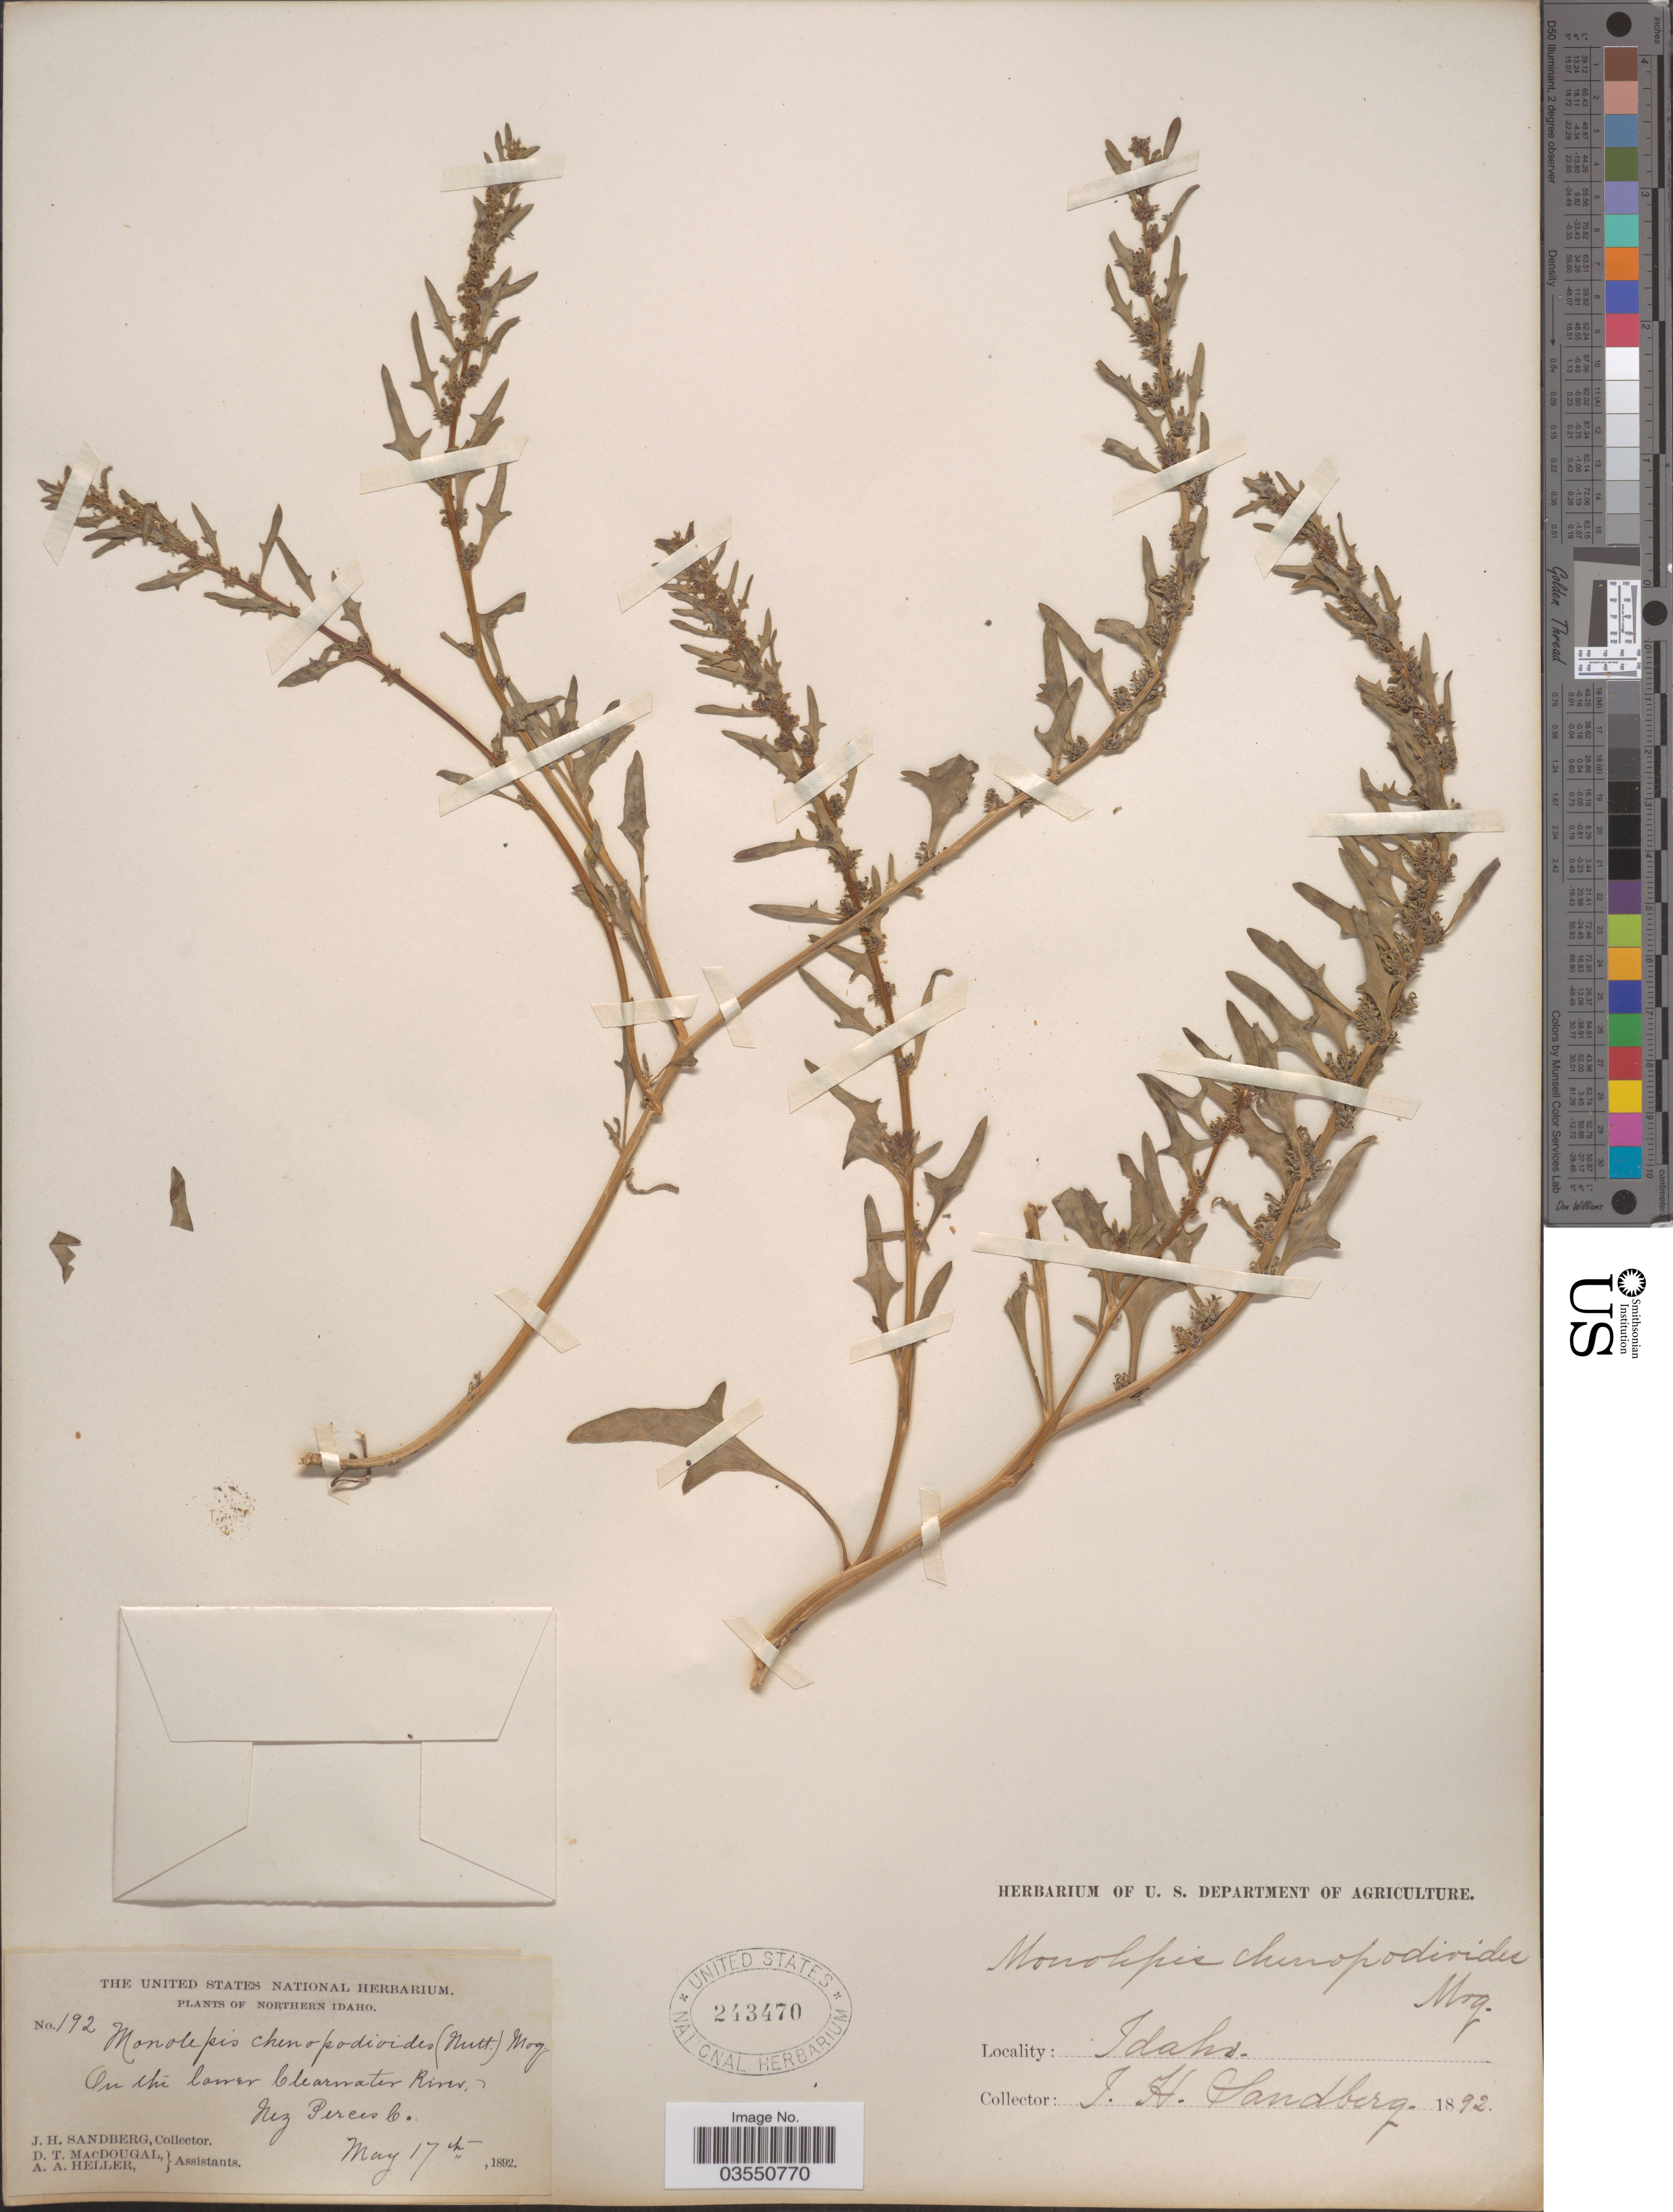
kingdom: Plantae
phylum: Tracheophyta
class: Magnoliopsida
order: Caryophyllales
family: Amaranthaceae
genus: Blitum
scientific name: Blitum nuttallianum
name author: Schult.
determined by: U.S. National Herbarium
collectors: J. H. Sandberg, D. T. MacDougal & A. A. Heller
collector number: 192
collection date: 1892-05-17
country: United States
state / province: Idaho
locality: Northern Idaho. On the lower Clearwater River, Nez Perces C.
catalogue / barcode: US 243470